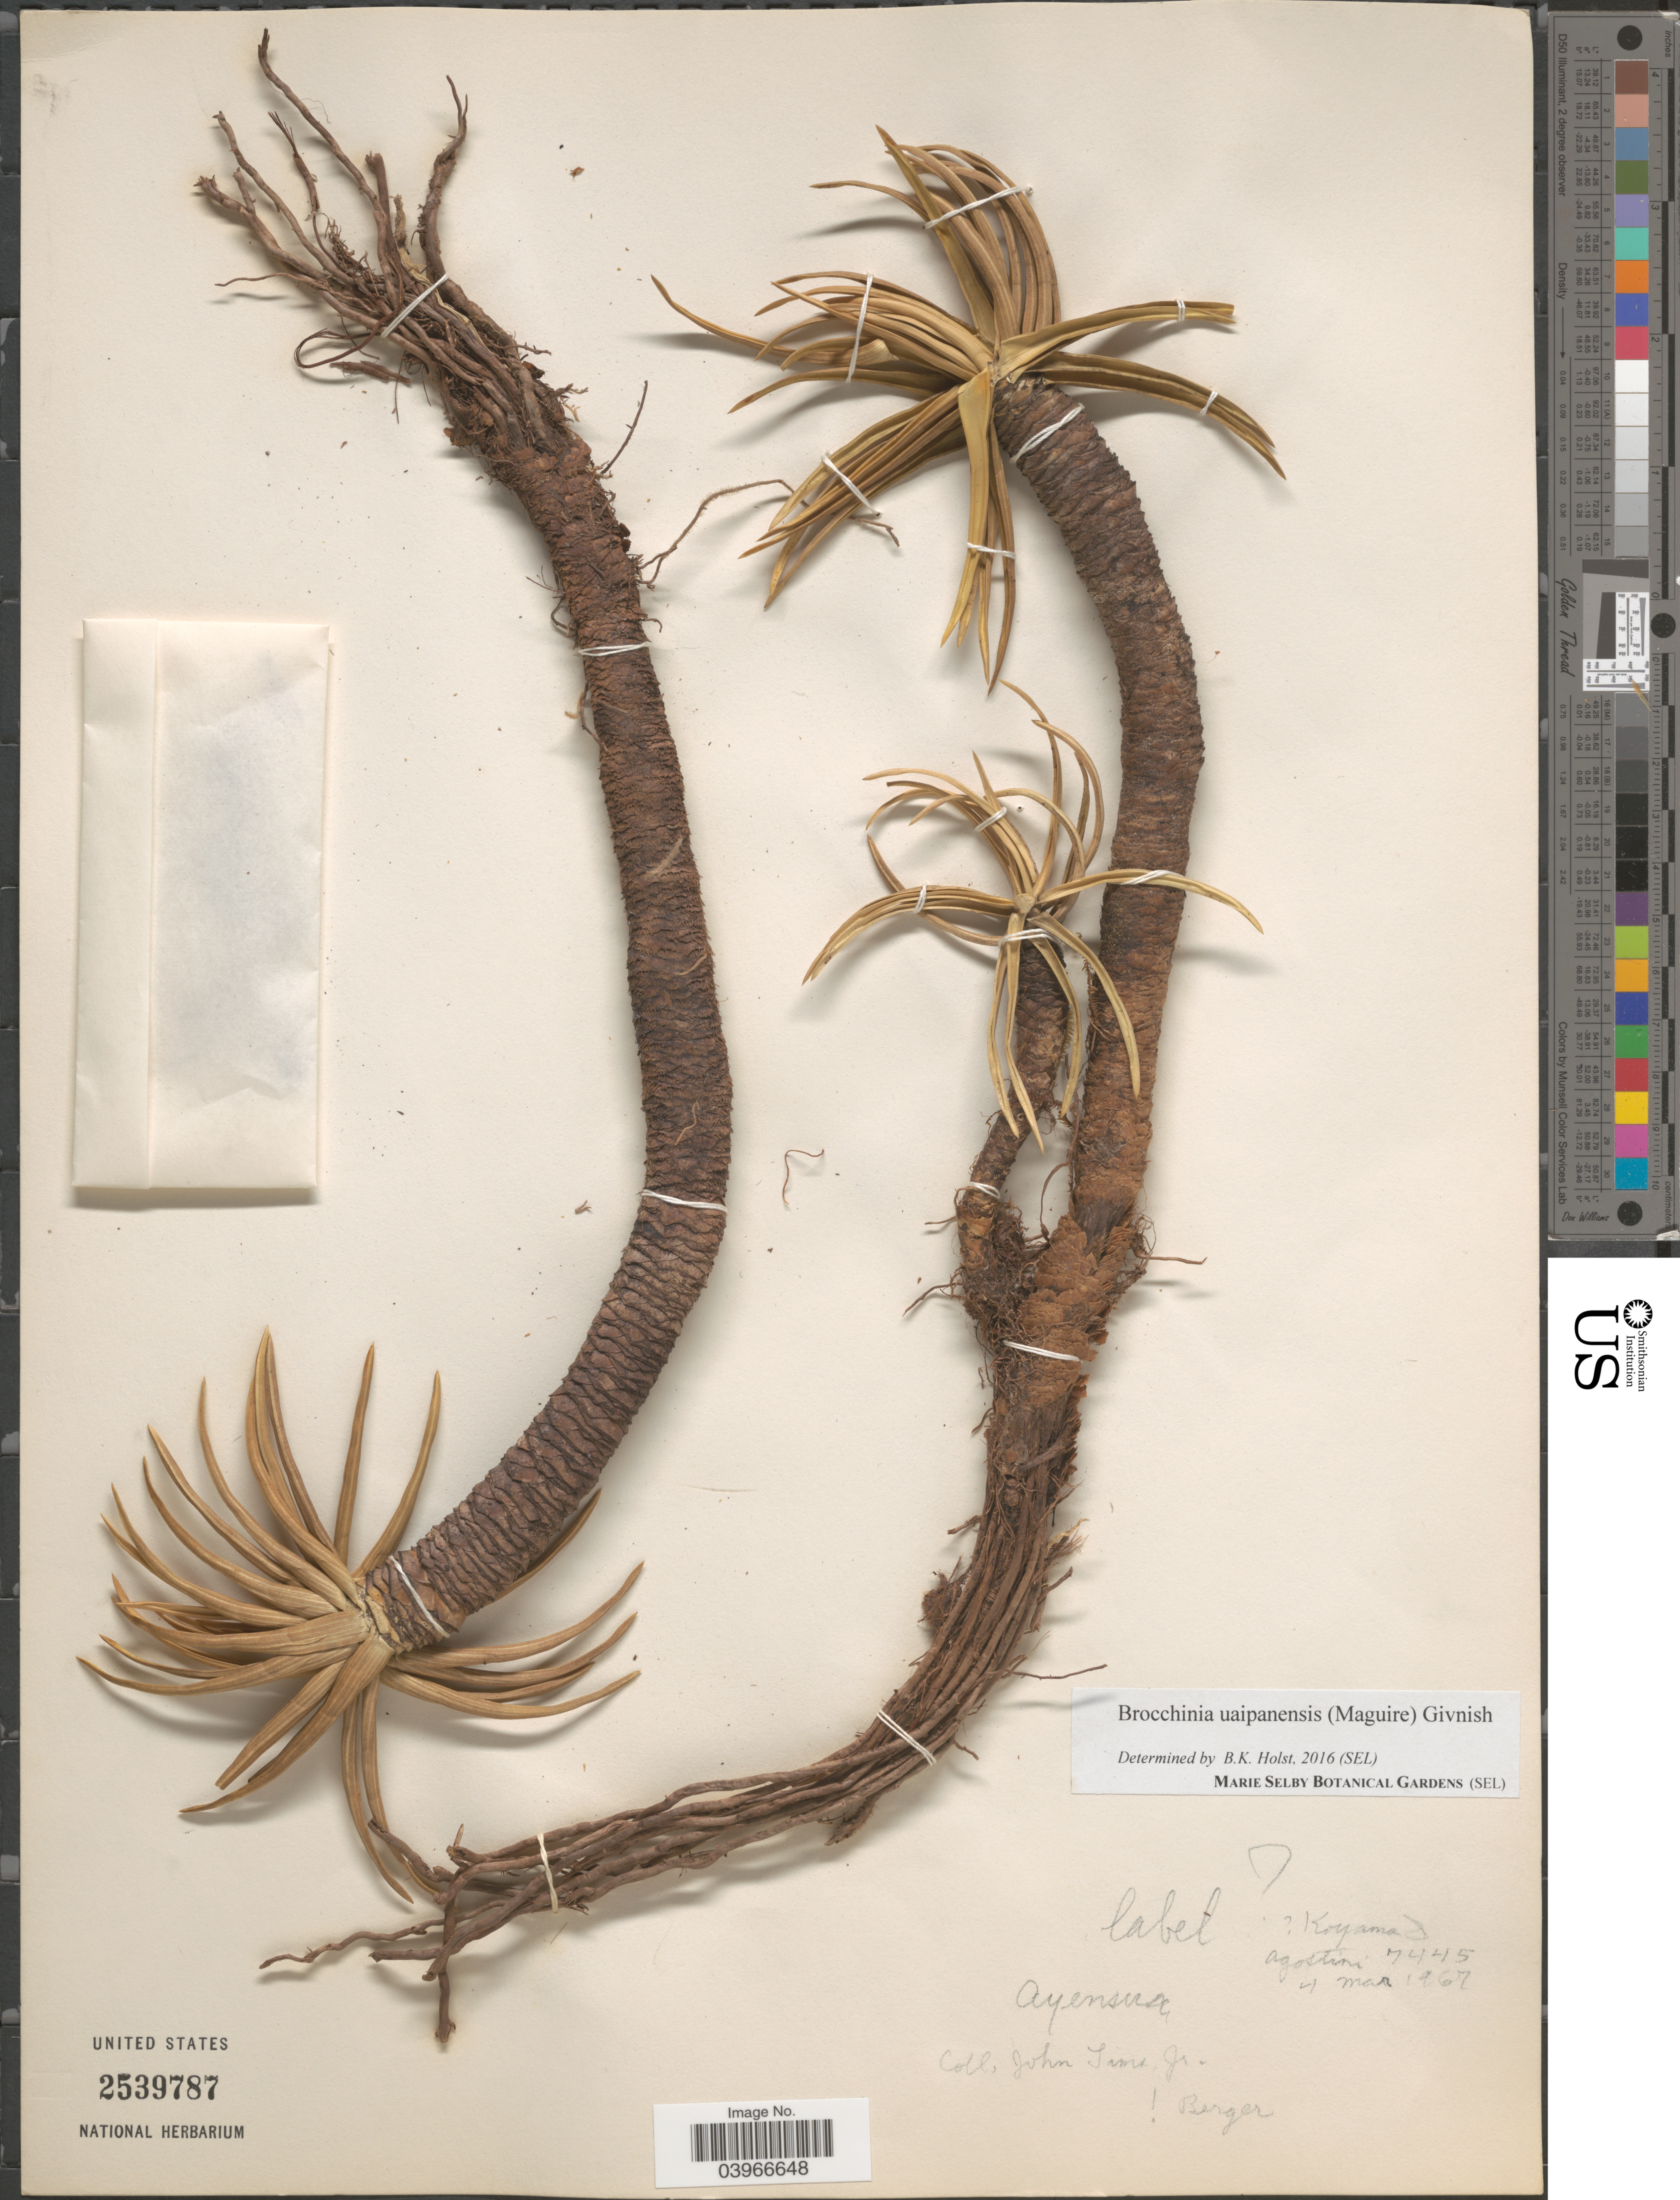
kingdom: Plantae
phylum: Tracheophyta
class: Liliopsida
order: Poales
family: Bromeliaceae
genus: Brocchinia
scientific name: Brocchinia uaipanensis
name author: (Maguire) Givnish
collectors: J. Sims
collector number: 7445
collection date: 1967-03-04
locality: Koyamas [interpreted]. Agostini. [unsure placement]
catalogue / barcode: US 2539787